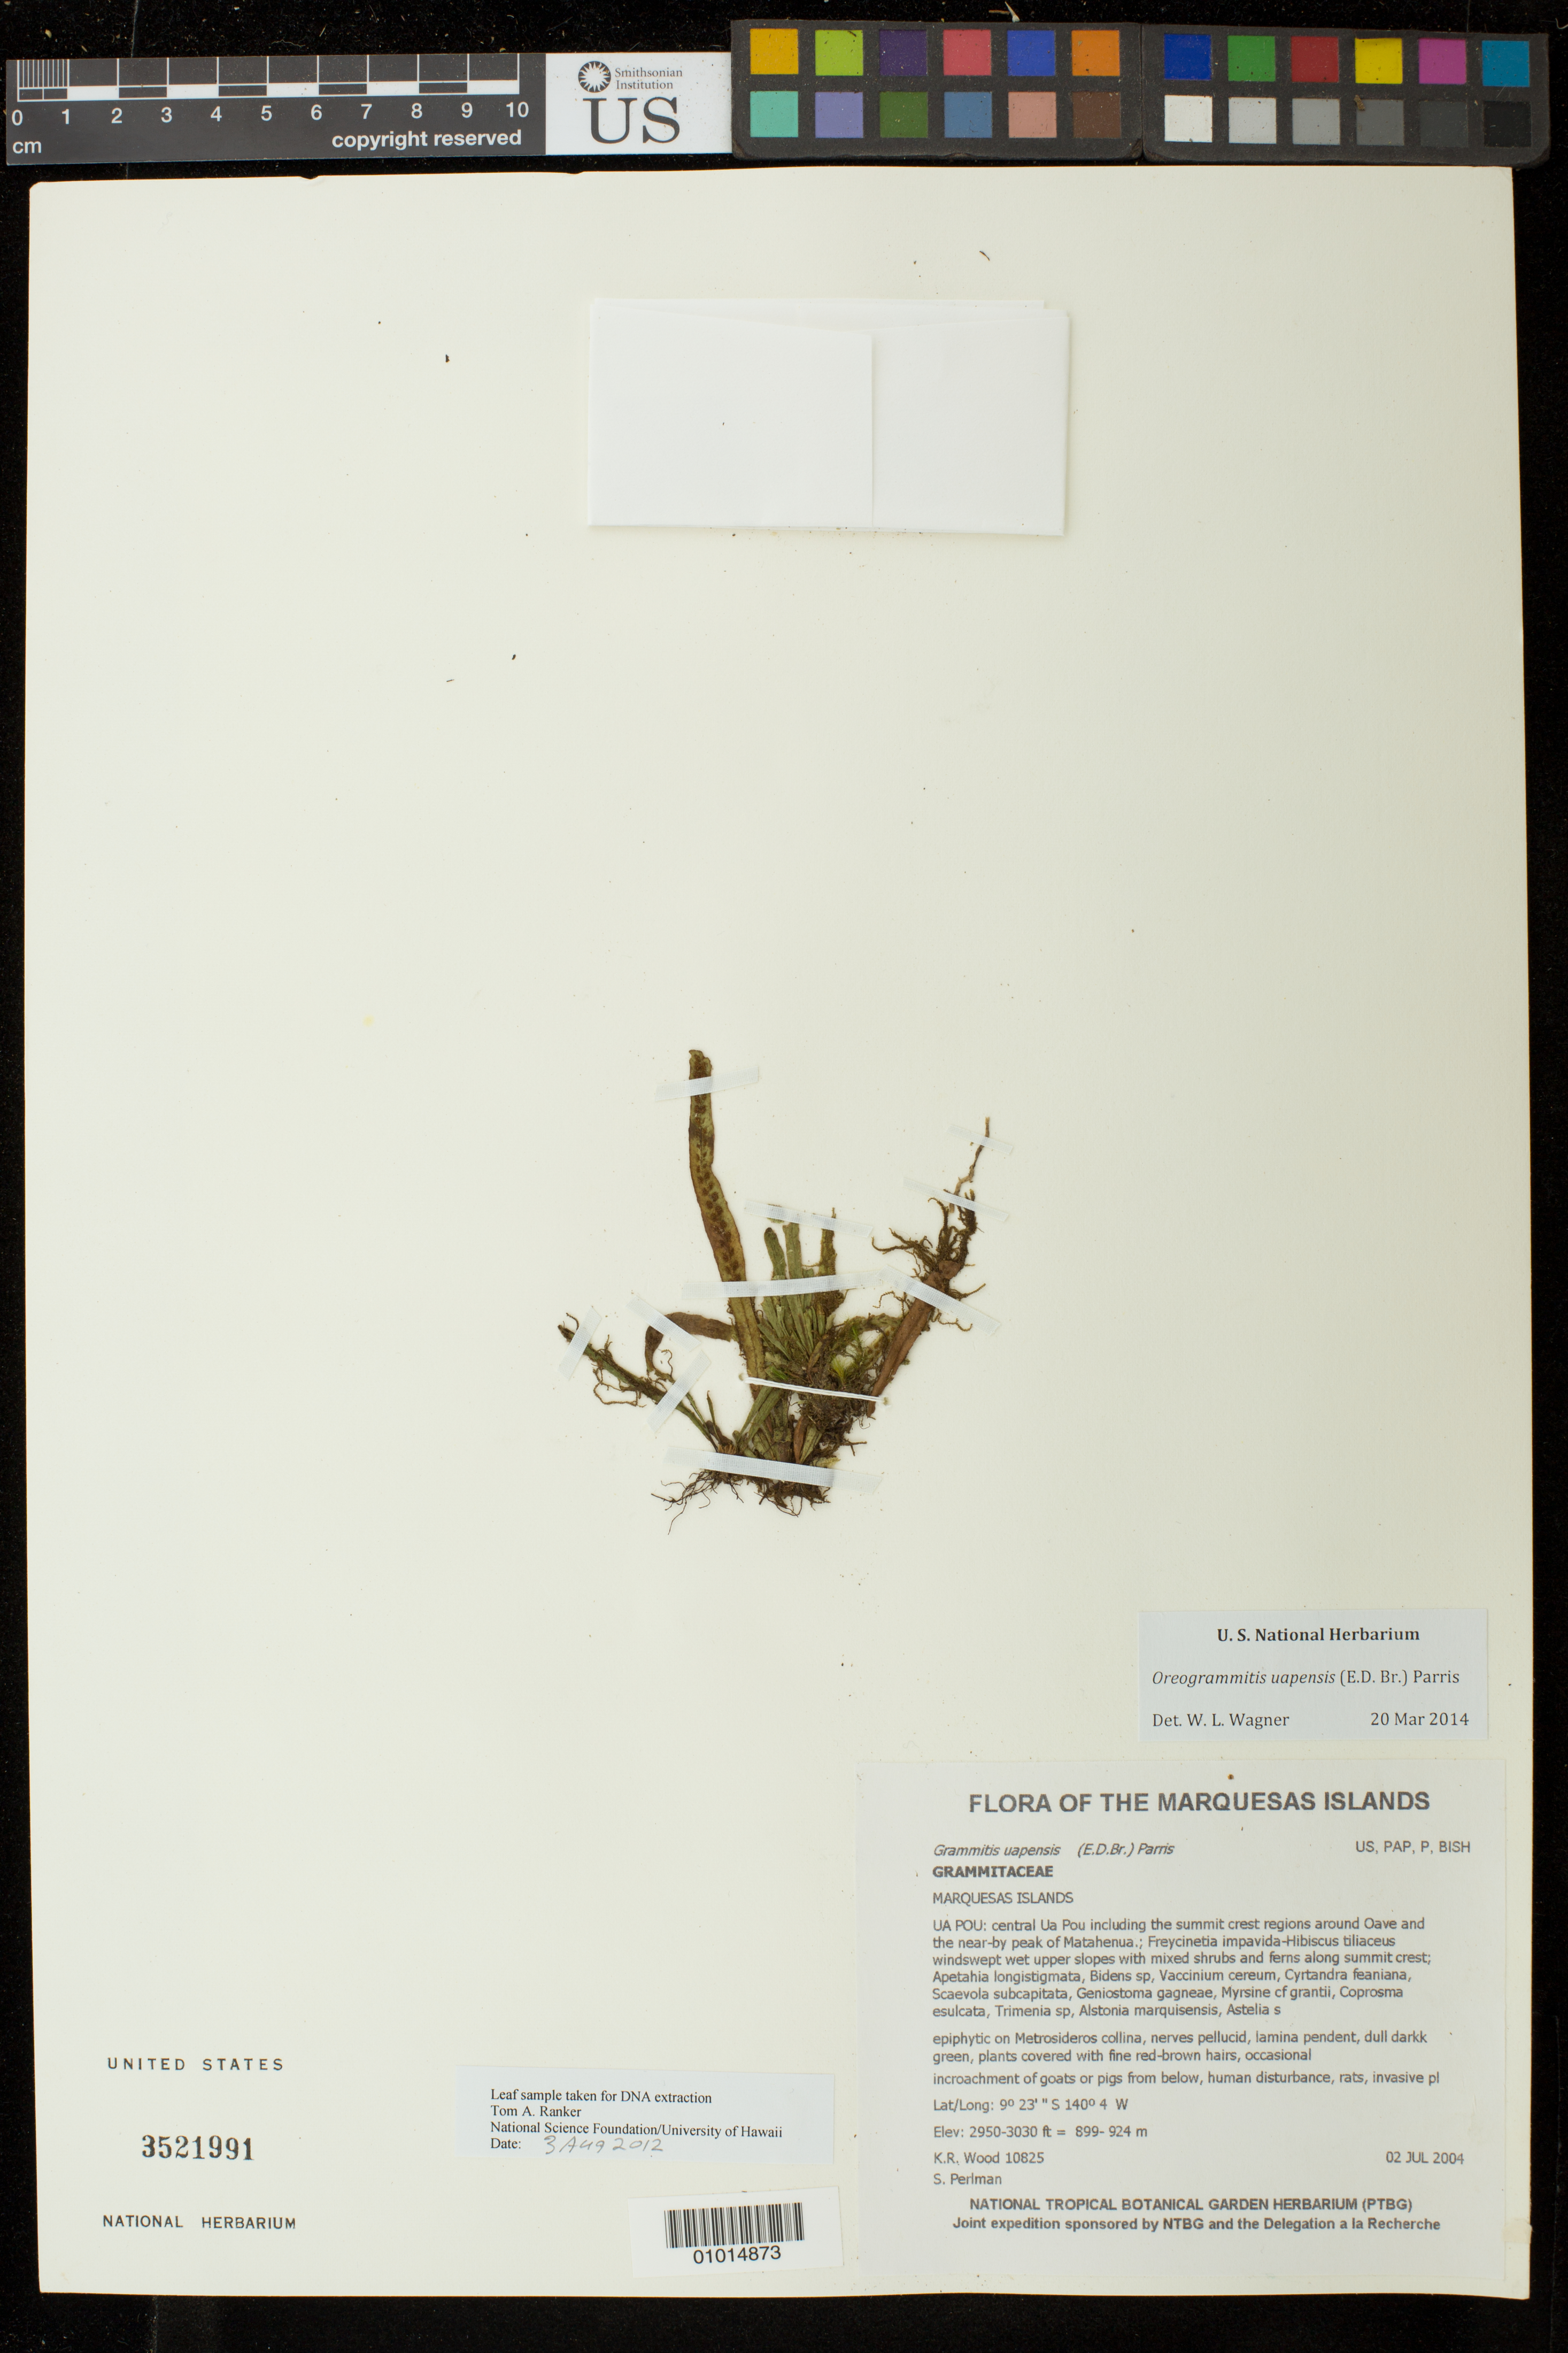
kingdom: Plantae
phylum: Tracheophyta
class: Polypodiopsida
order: Polypodiales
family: Polypodiaceae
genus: Oreogrammitis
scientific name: Oreogrammitis uapensis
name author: (E.D. Br.) Parris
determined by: Lorence, David H., (PTBG), National Tropical Botanical Garden (UNITED STATES)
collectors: K. R. Wood & S. P. Perlman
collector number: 10825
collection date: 2004-07-02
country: French Polynesia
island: Ua Pou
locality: Central Ua Pou including the summit crest regions around Oave and the near-by peak of Matahenua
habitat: Freycinetia impavida - Hibiscus tiliaceus windswept wet upper slopes with mixed shrubs and ferns along summit crest; occasional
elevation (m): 899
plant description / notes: Encroachment of goats or pigs from below, human disturbance, rats, invasive plant taxa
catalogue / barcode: US 3521991